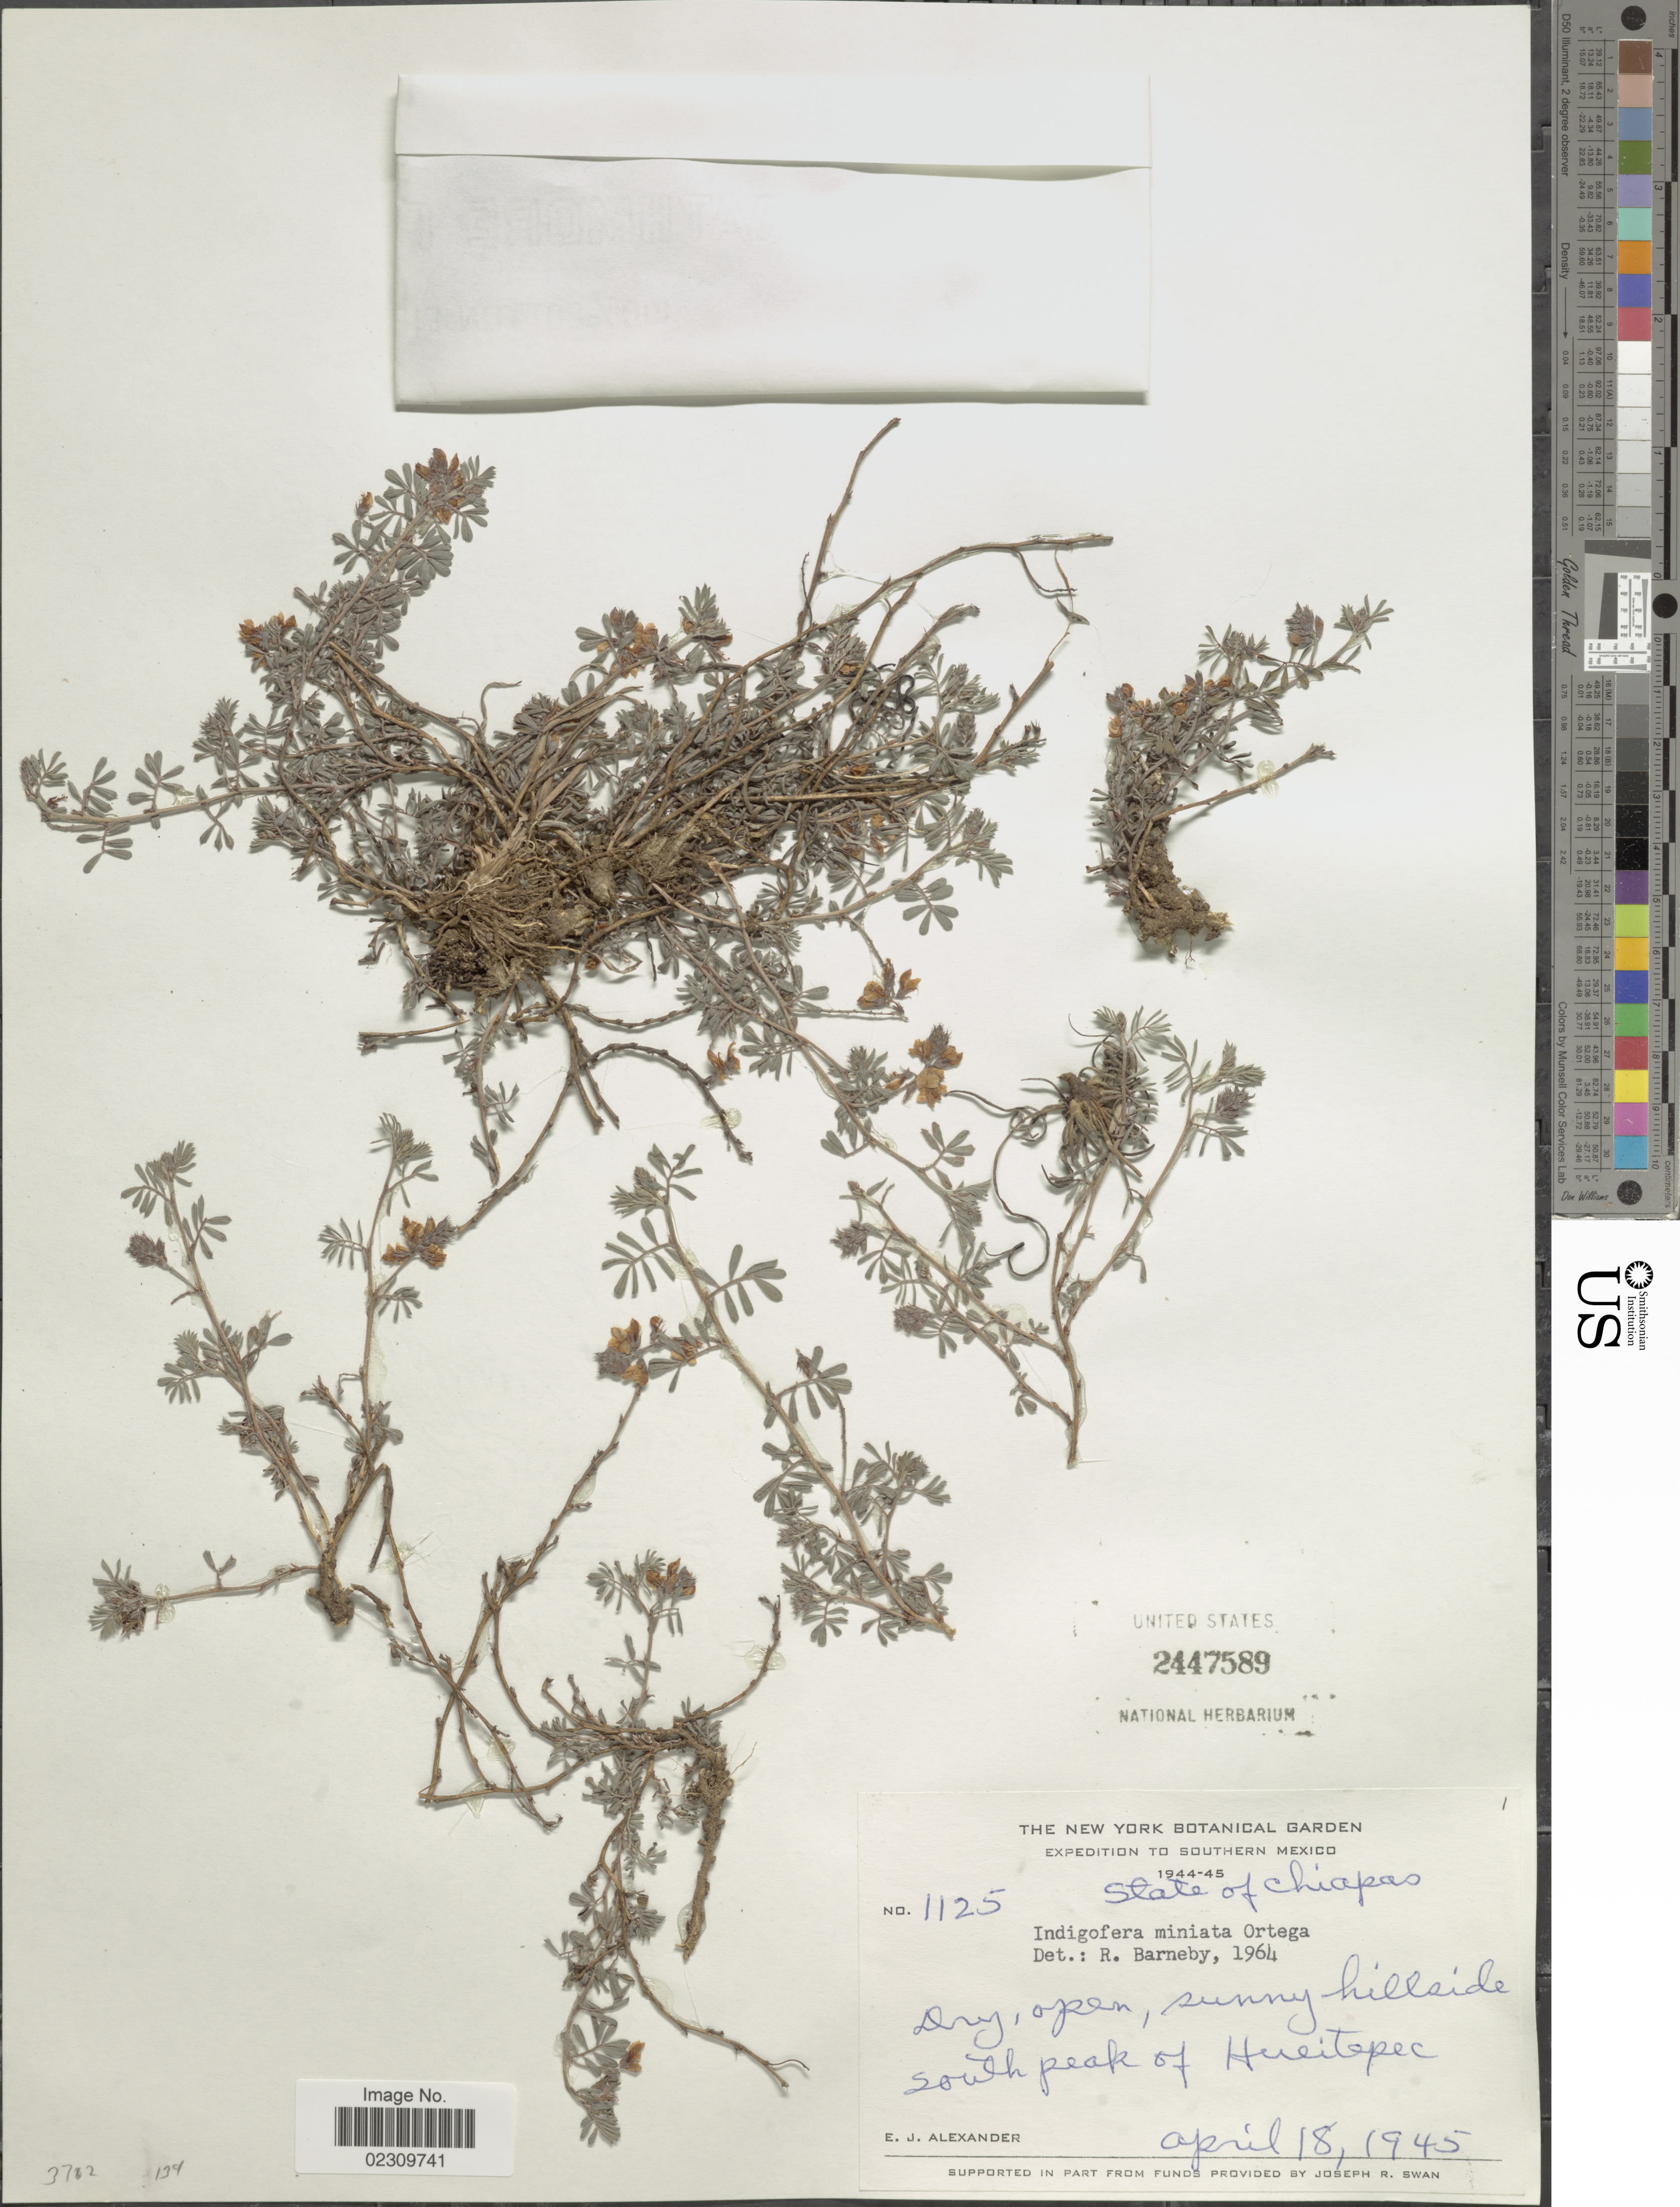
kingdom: Plantae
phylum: Tracheophyta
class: Magnoliopsida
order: Fabales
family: Fabaceae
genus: Indigofera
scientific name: Indigofera miniata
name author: Orteg.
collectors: E. J. Alexander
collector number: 1125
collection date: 1945-04-18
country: Mexico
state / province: Chiapas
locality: Southern Mexico, south peak of Hueitepec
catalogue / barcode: US 2447589